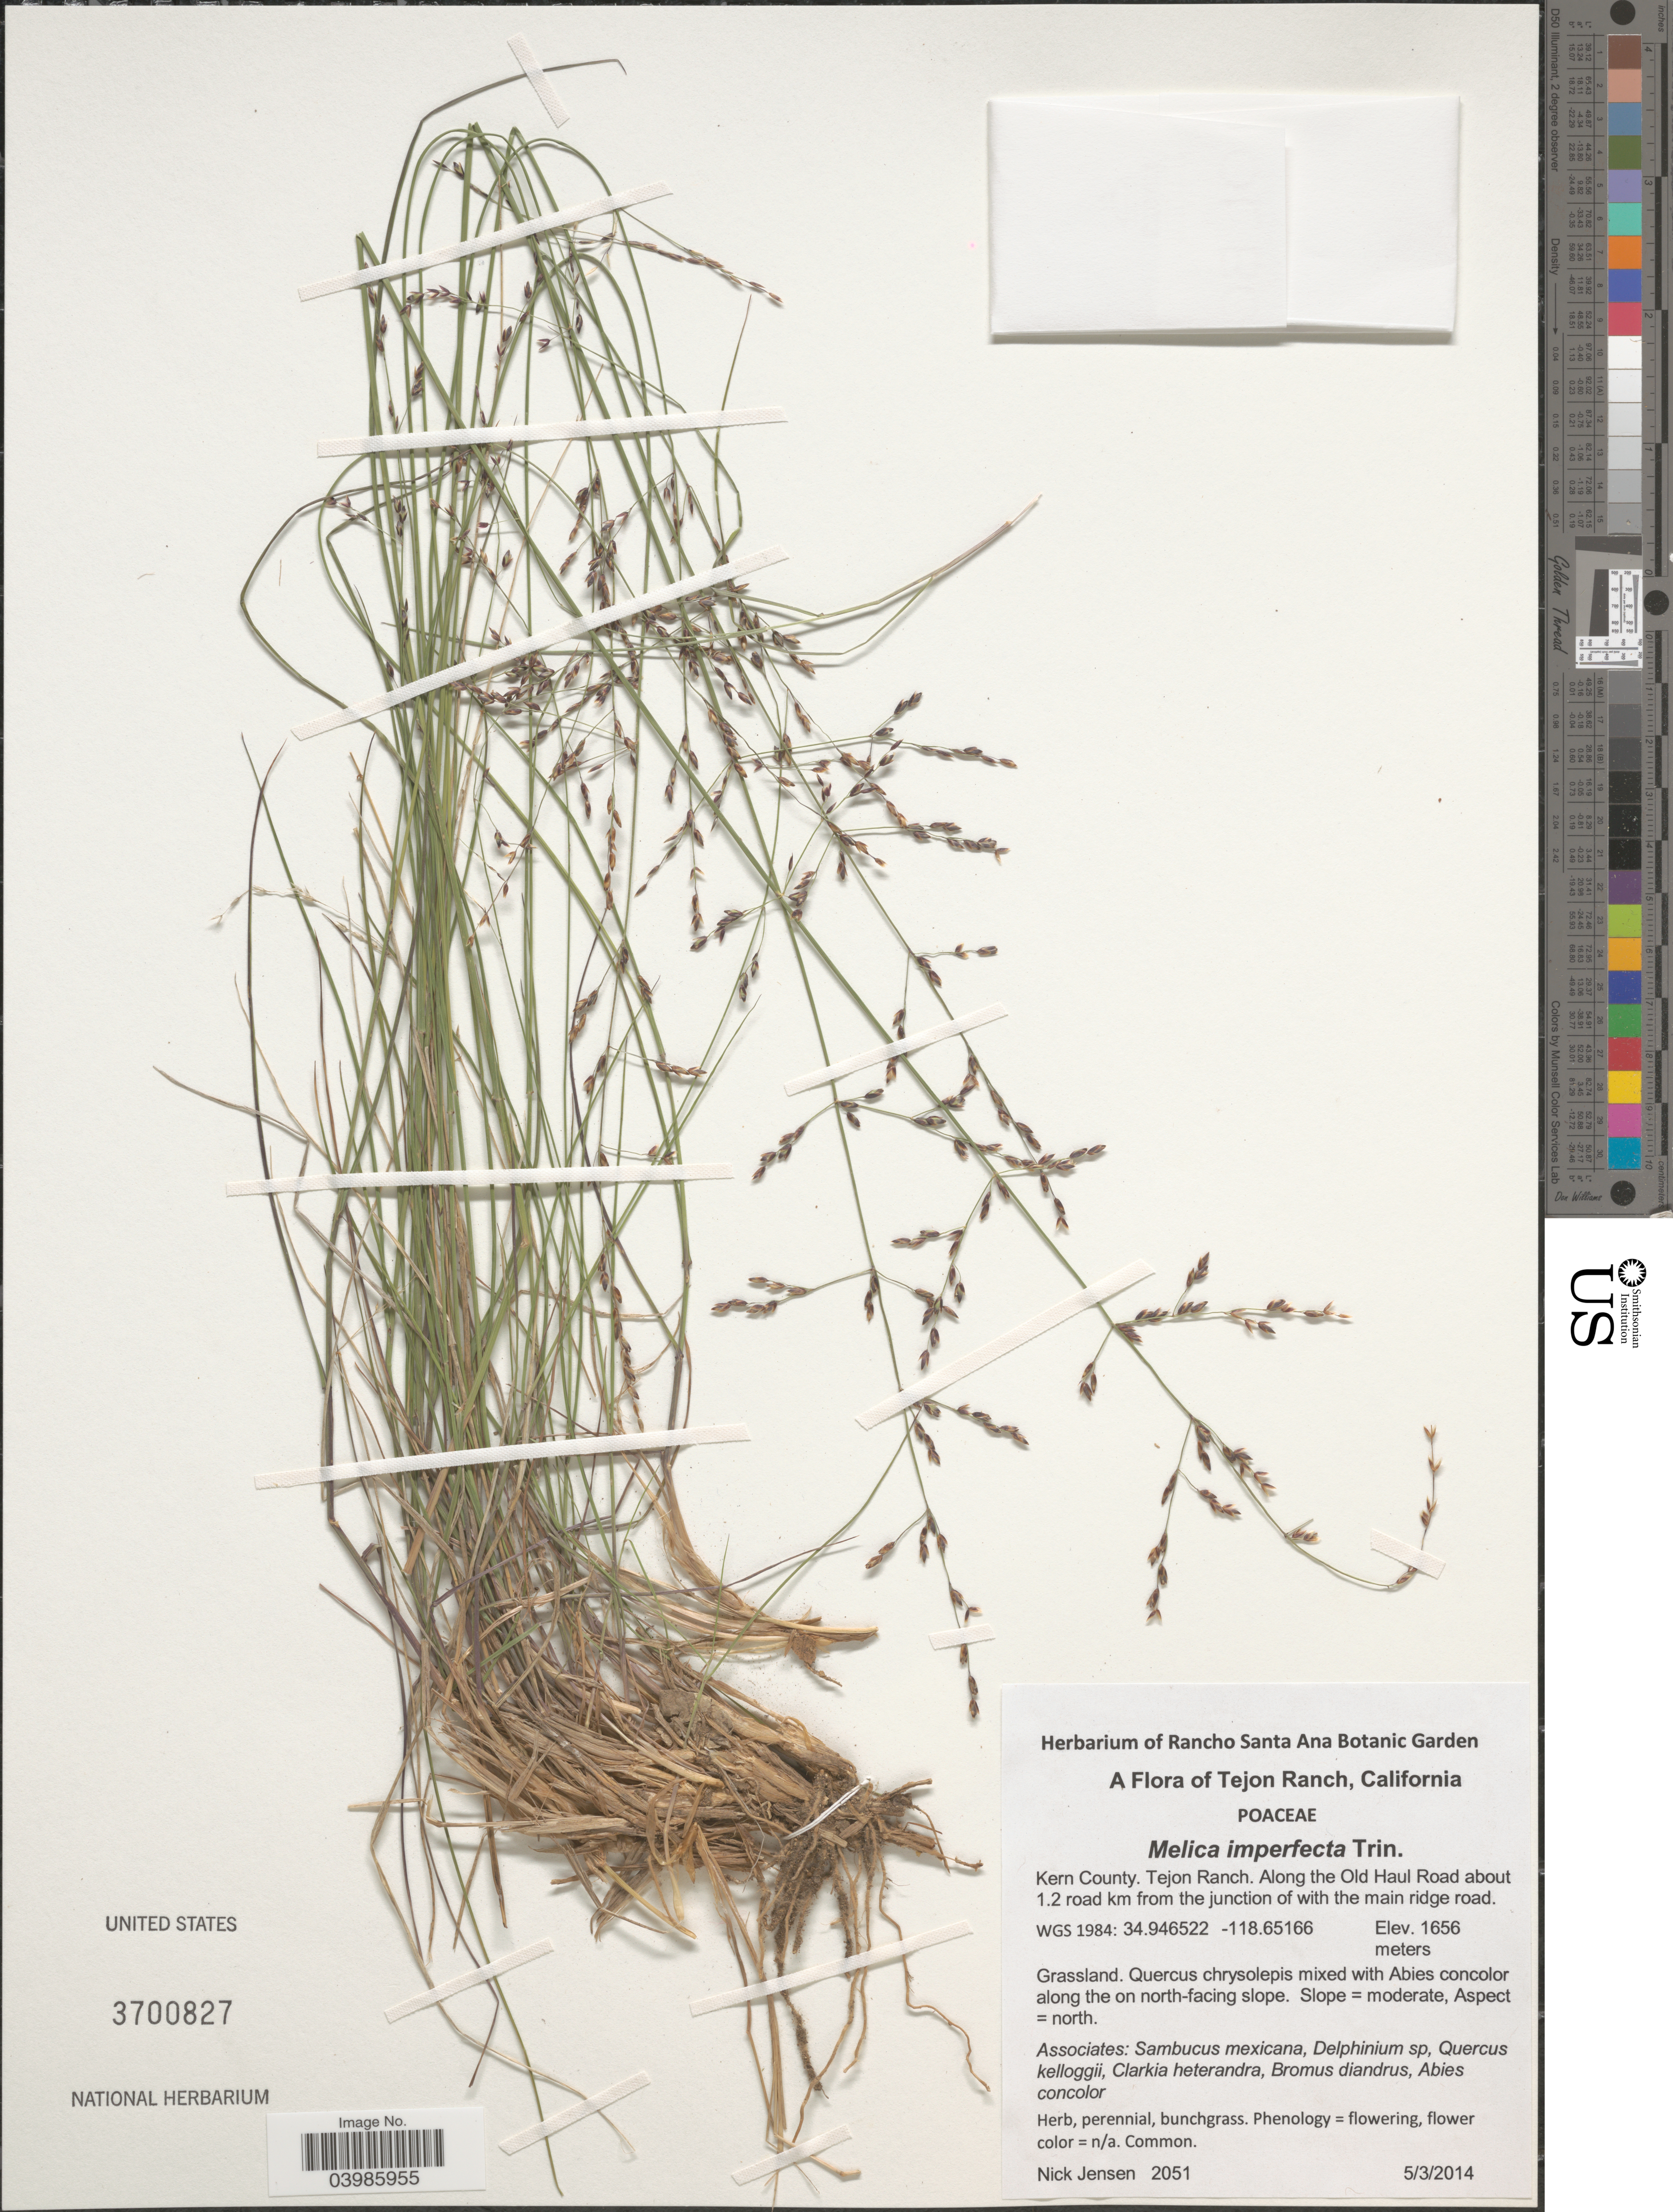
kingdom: Plantae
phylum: Tracheophyta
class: Liliopsida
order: Poales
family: Poaceae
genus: Melica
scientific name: Melica imperfecta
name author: Trin.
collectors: N. Jensen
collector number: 2051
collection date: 2014-05-03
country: United States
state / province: California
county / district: Kern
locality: Tejon Ranch. Kern County. Along the Old Haul Road about 1.2 road km from the junction of with the main ridge road. WGS 1984. Along the on north-facing slope.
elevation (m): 1656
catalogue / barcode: US 3700827